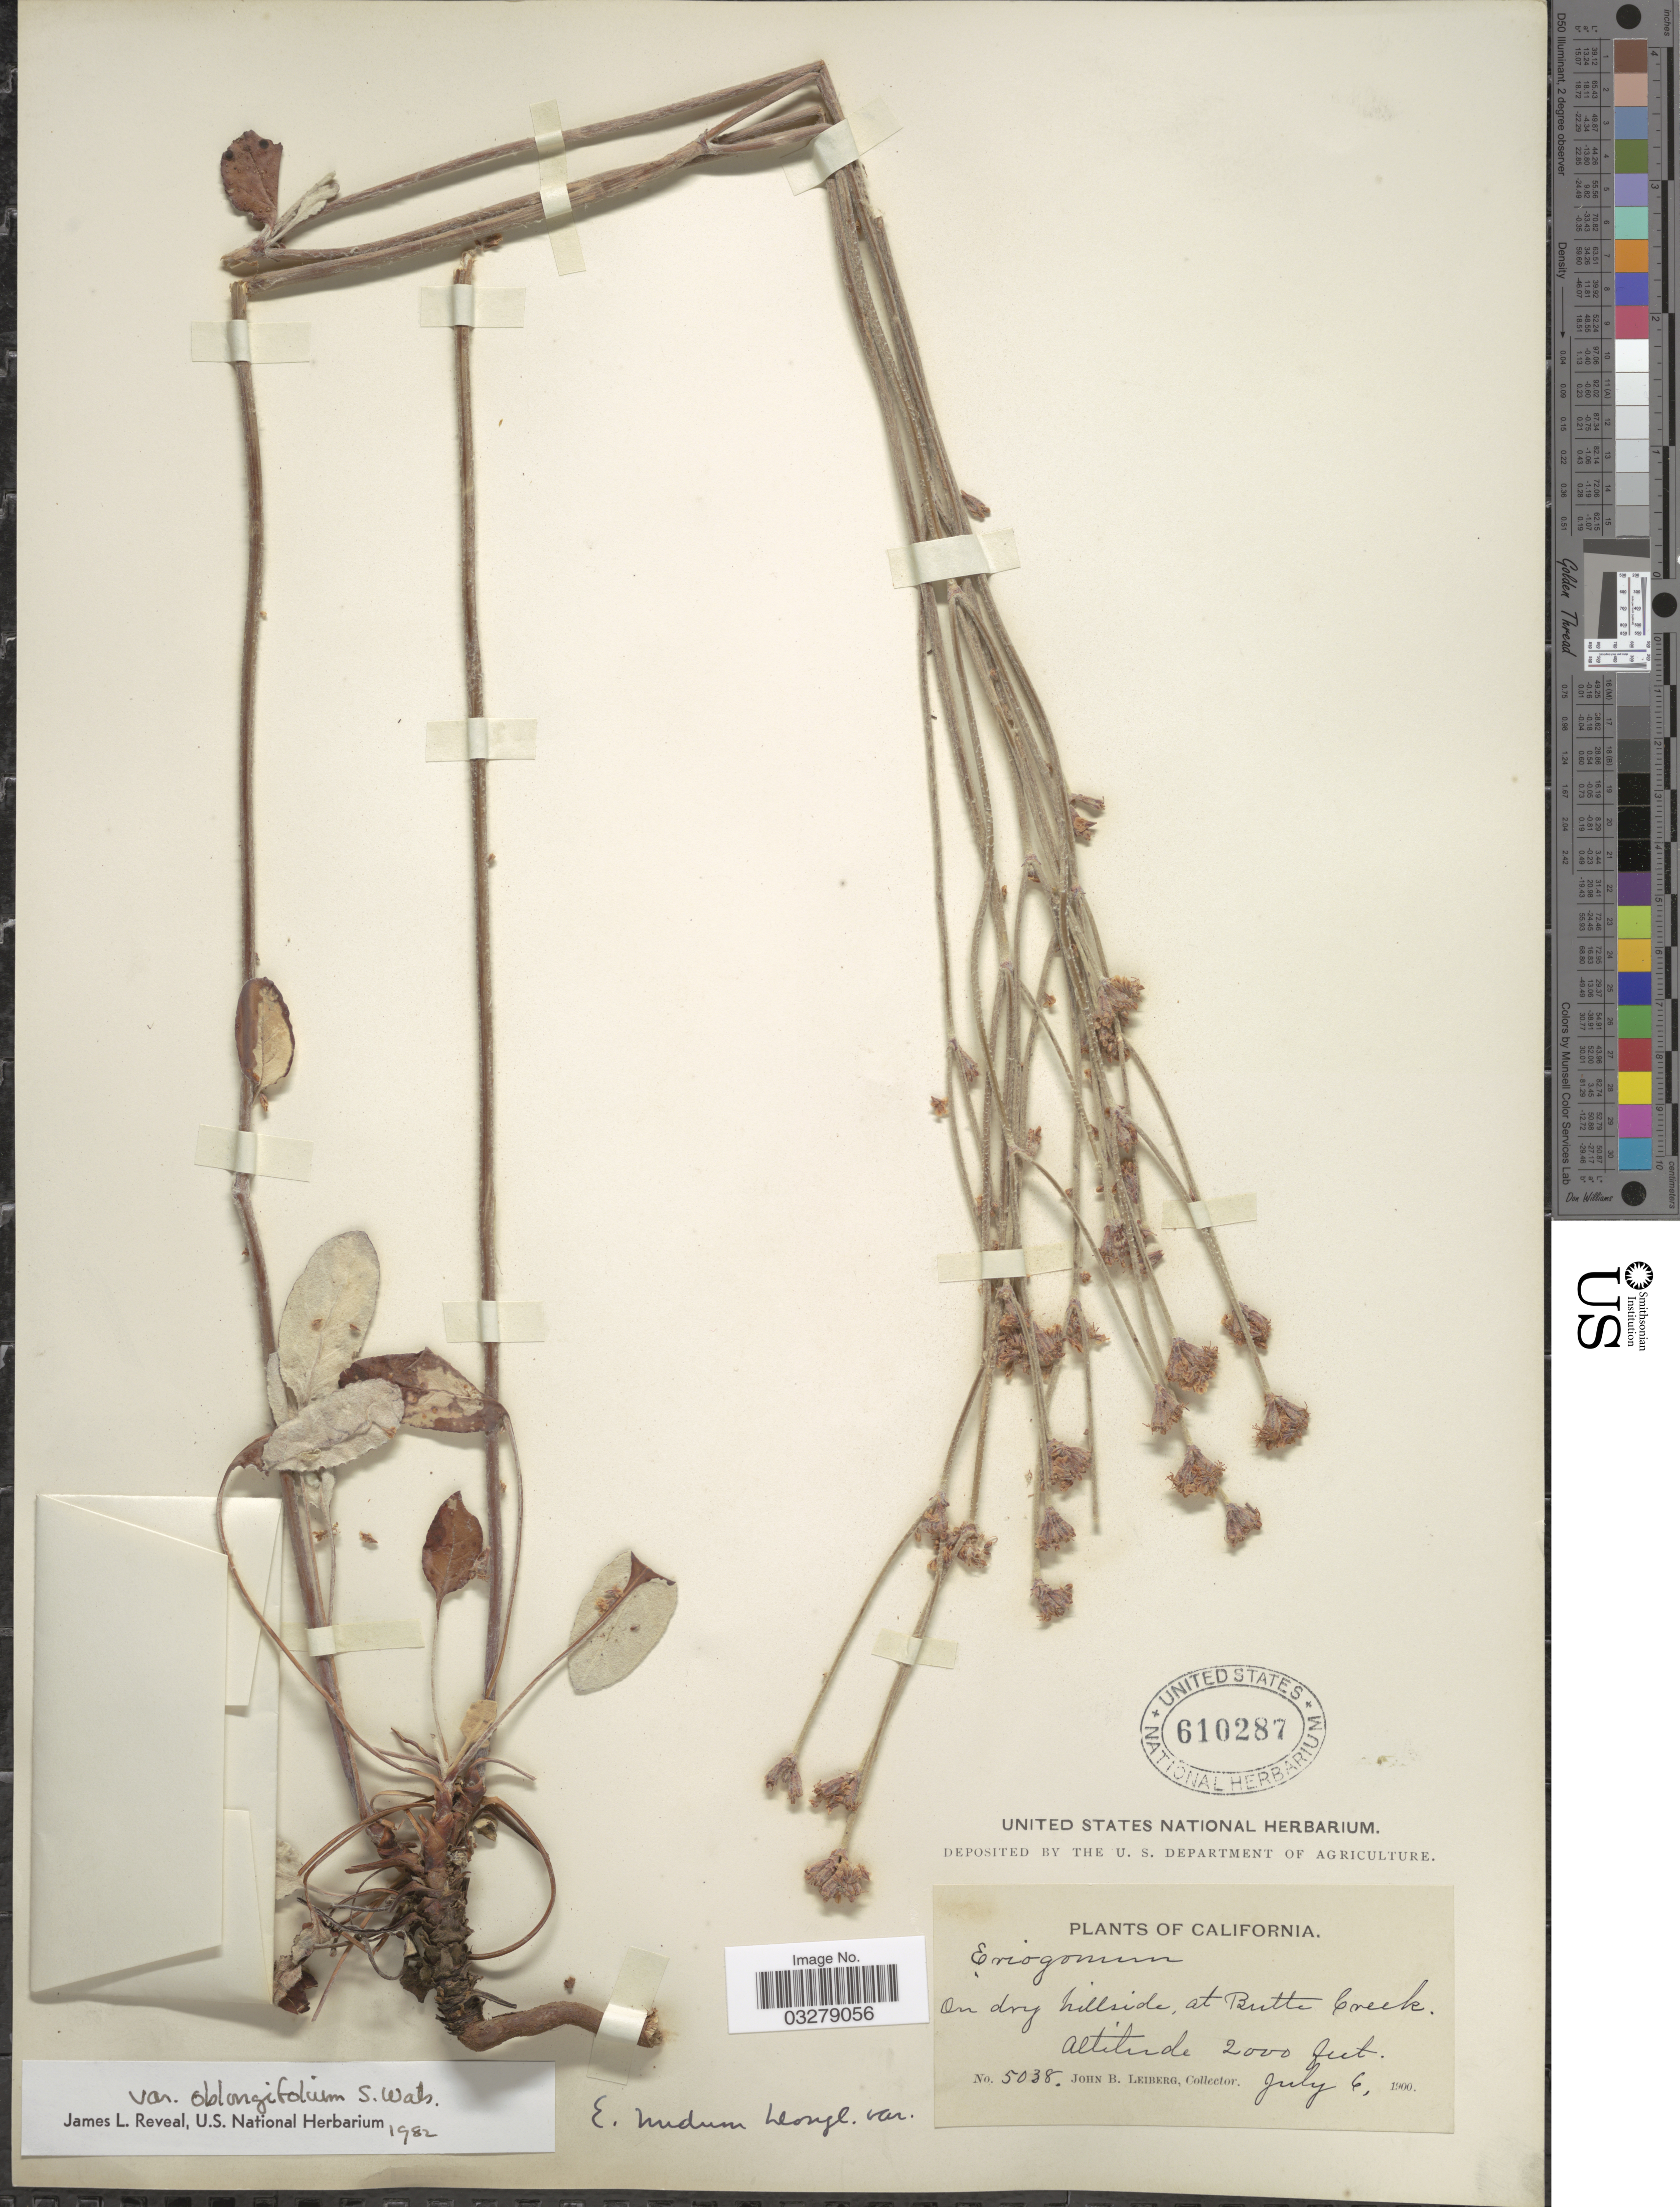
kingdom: Plantae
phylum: Tracheophyta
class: Magnoliopsida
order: Caryophyllales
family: Polygonaceae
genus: Eriogonum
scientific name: Eriogonum nudum var. oblongifolium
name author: Douglas ex Benth.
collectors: J. B. Leiberg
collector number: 5038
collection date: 1900-07-06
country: United States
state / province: California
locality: On dry hillside, at Butte Creek.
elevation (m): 610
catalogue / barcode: US 610287